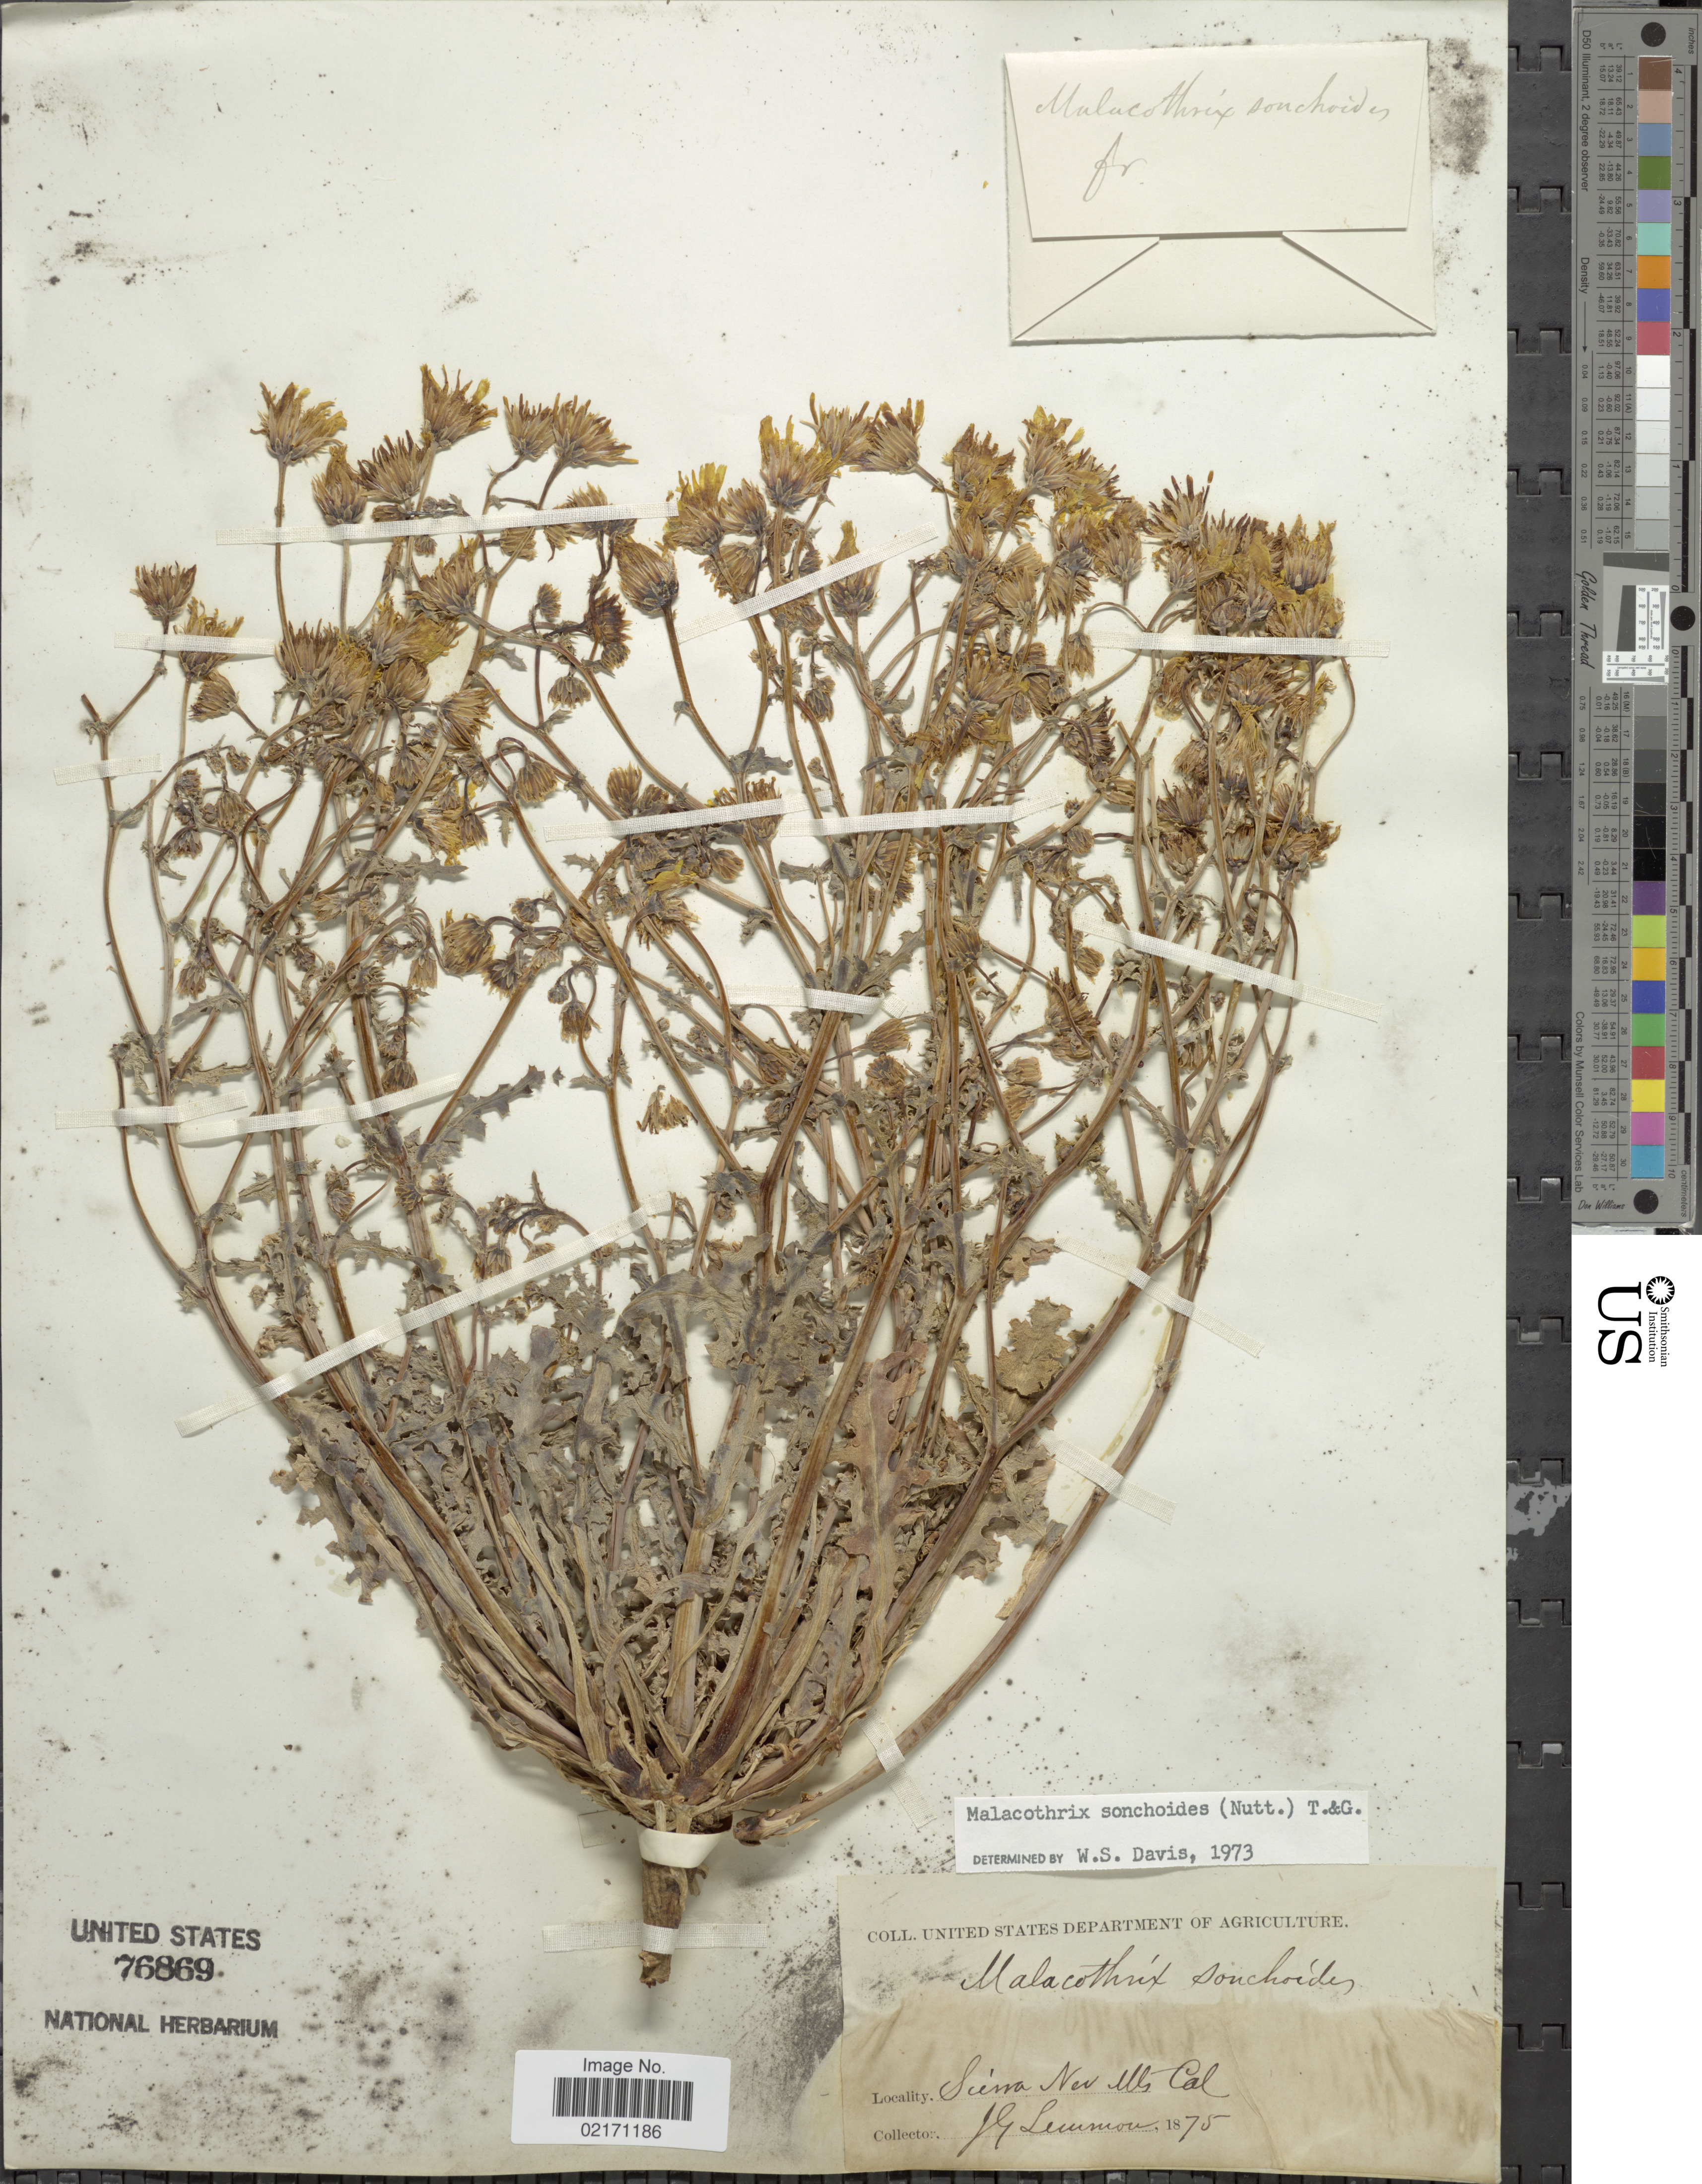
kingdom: Plantae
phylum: Tracheophyta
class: Magnoliopsida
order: Asterales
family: Asteraceae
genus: Malacothrix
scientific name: Malacothrix sonchoides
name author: (Nutt.) Torr. & A. Gray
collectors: J. Lemmon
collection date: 1875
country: United States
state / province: California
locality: Sierra Nev. Mts., Cal.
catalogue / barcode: US 76869